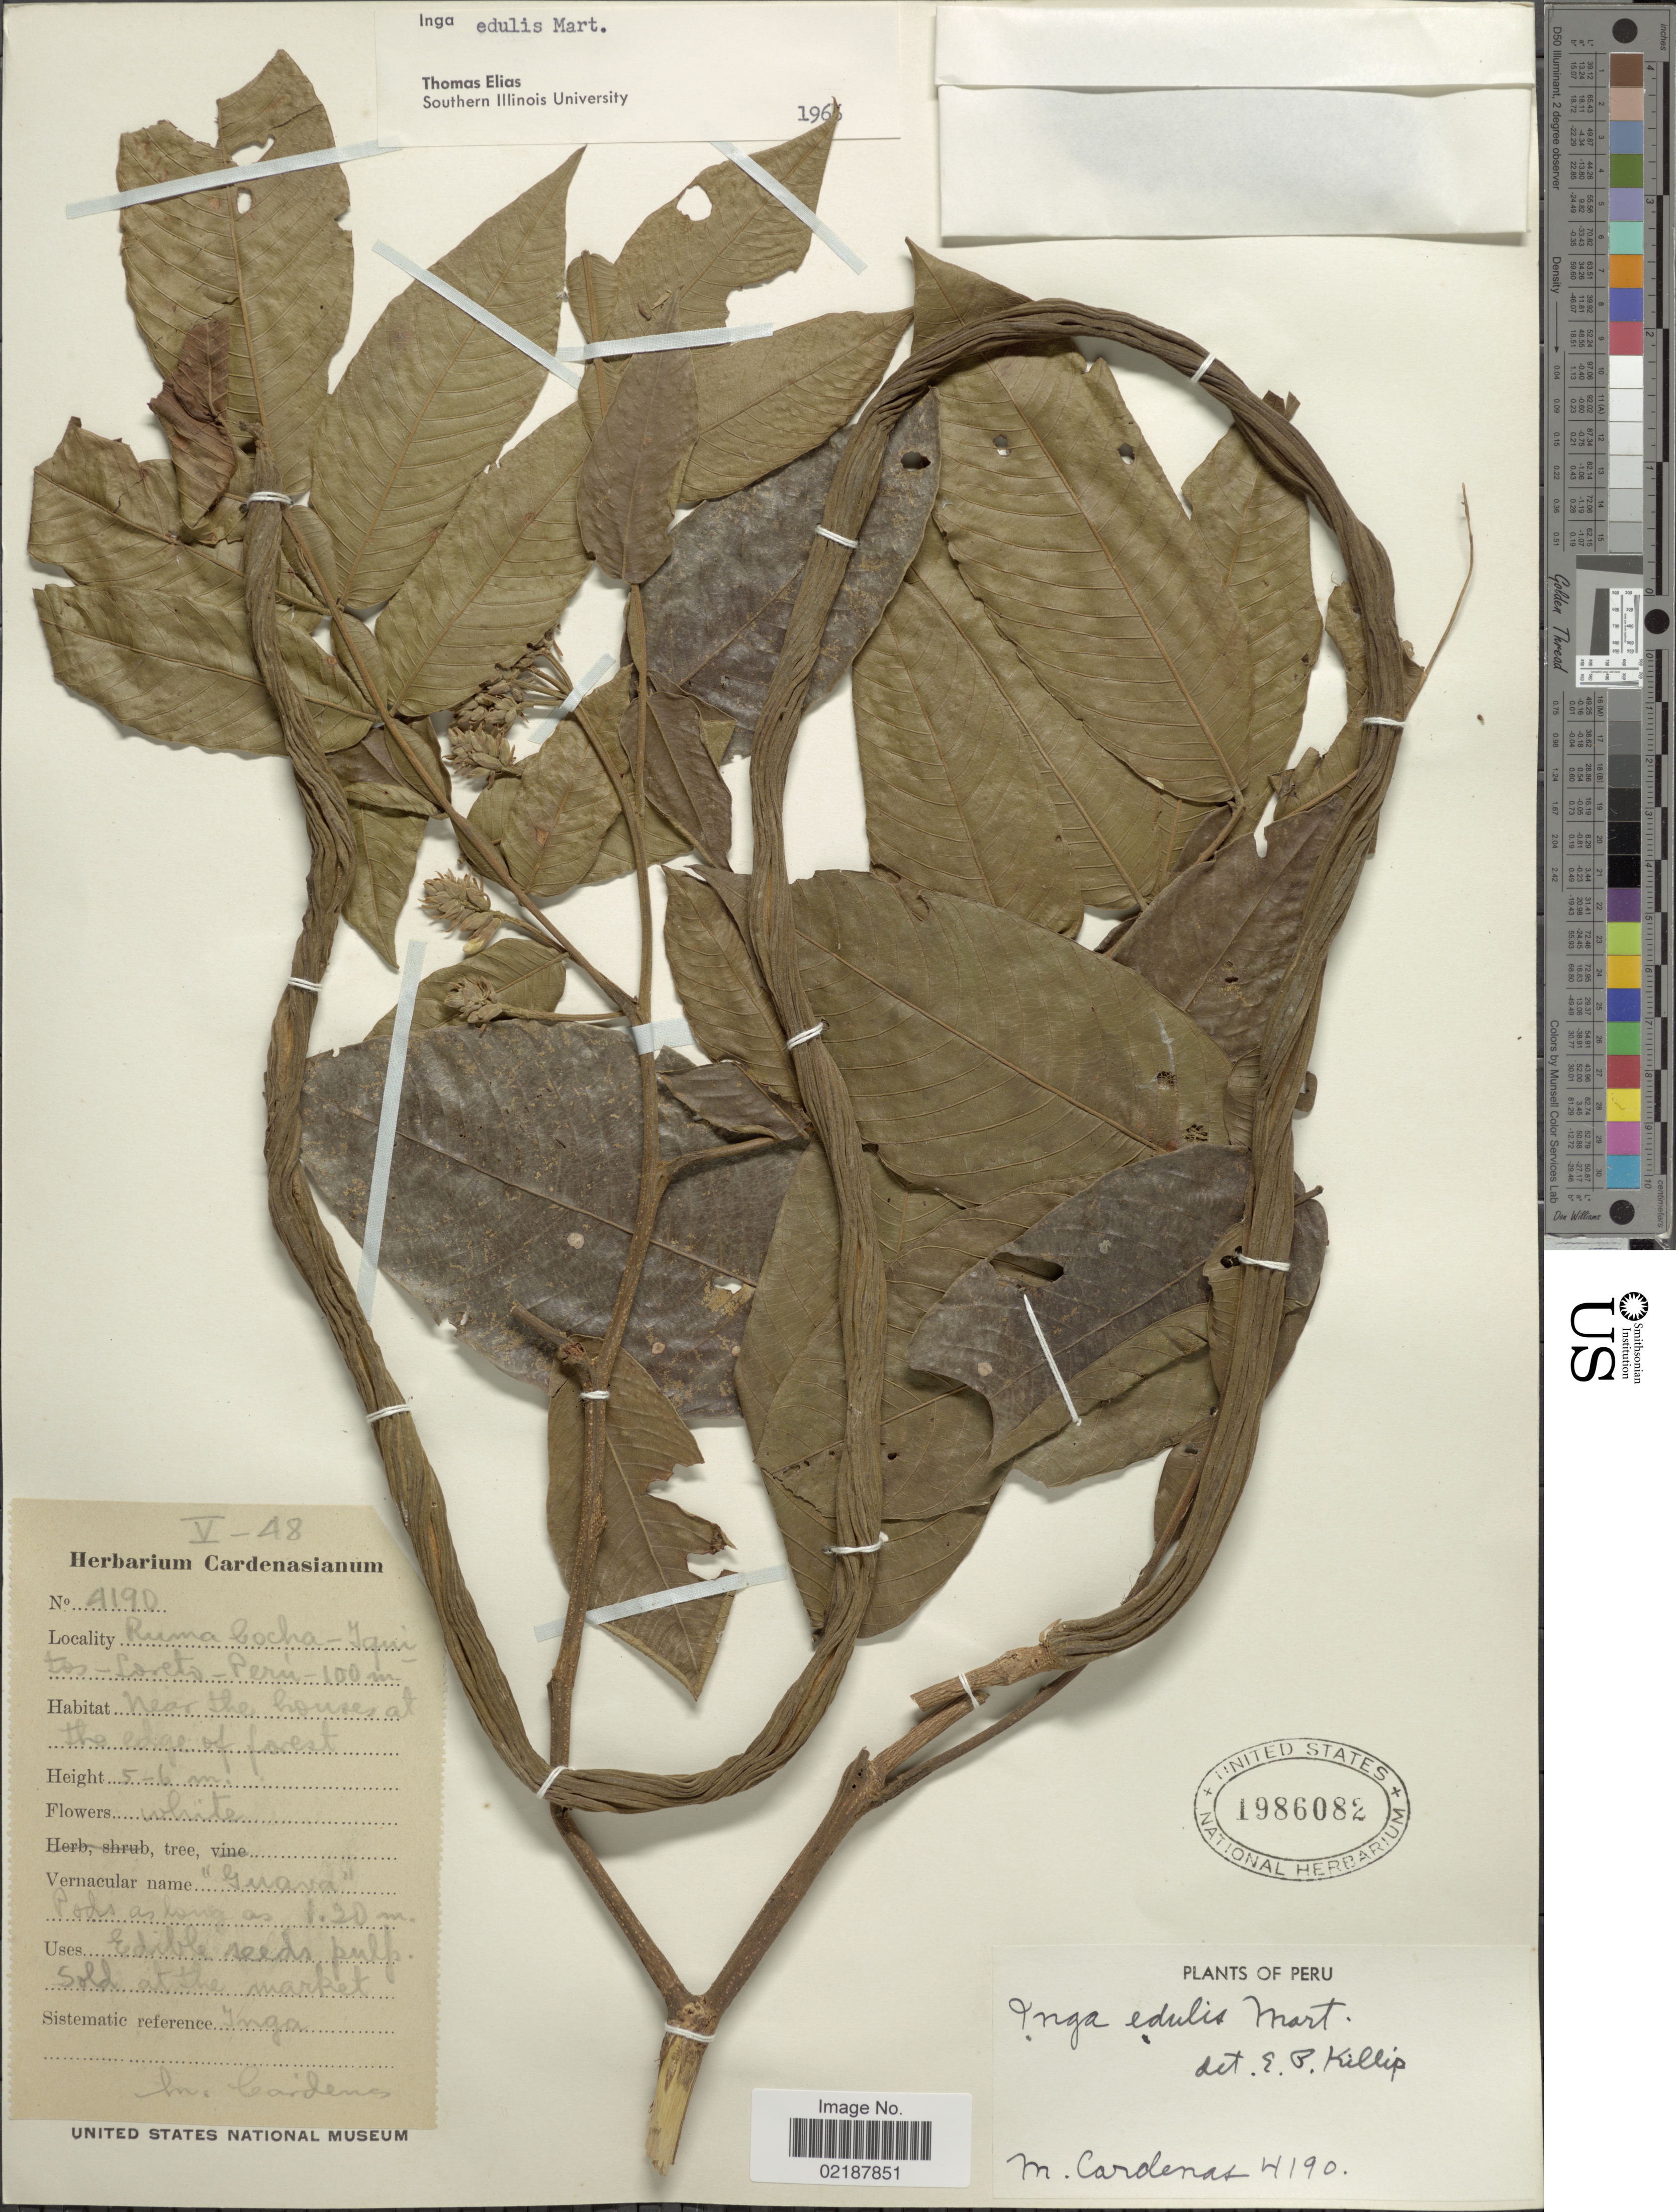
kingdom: Plantae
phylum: Tracheophyta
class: Magnoliopsida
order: Fabales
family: Fabaceae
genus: Inga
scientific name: Inga edulis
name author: Mart.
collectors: M. Cárdenas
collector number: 4190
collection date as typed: Transcribed d/m/y: /5/48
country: Peru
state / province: Loreto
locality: Ruma Cocha-Janitos-Loreto-Peru, Near the houses at the edge of forest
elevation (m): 100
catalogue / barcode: US 1986082